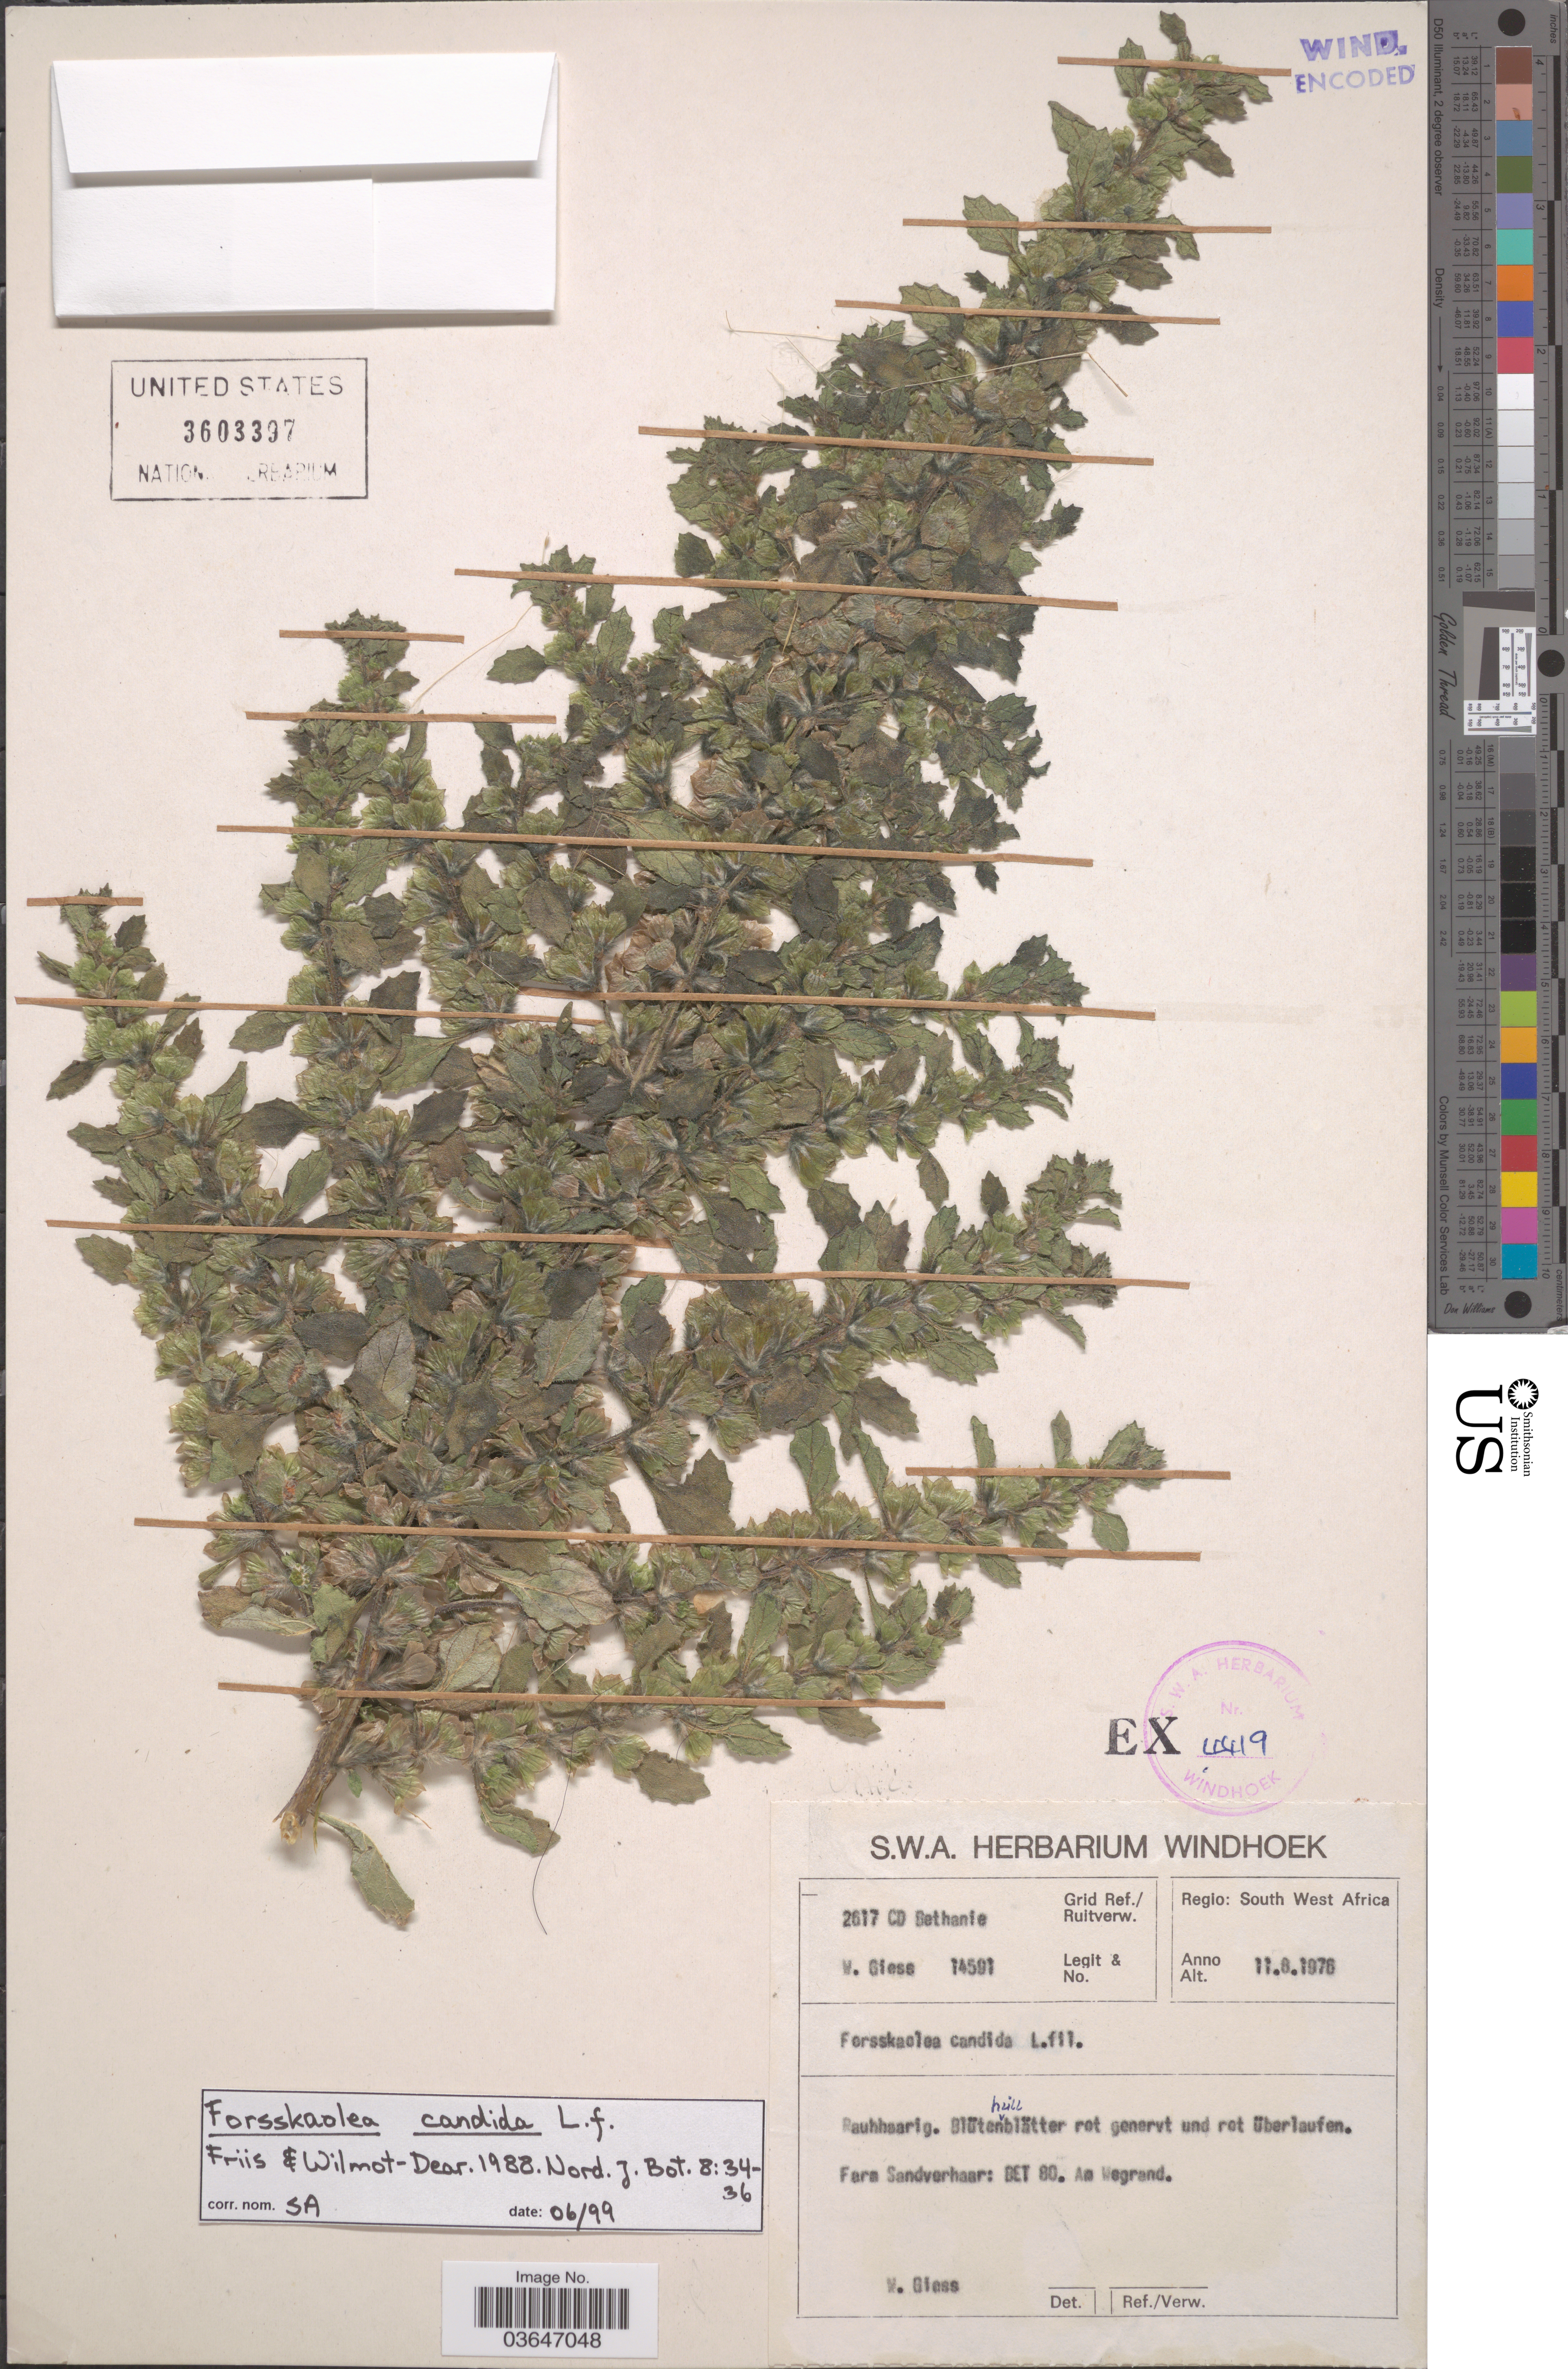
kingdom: Plantae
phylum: Tracheophyta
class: Magnoliopsida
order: Rosales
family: Urticaceae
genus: Forsskaolea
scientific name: Forsskaolea candida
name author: L. f.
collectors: W. Giess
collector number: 14591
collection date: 1976-08-11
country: Namibia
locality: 2617 CD Bethanie Grid Ref./ Ruitverw. Regio: South West Africa. Farm Sandverhaar: BET 80. Am wegrand.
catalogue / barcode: US 3603397